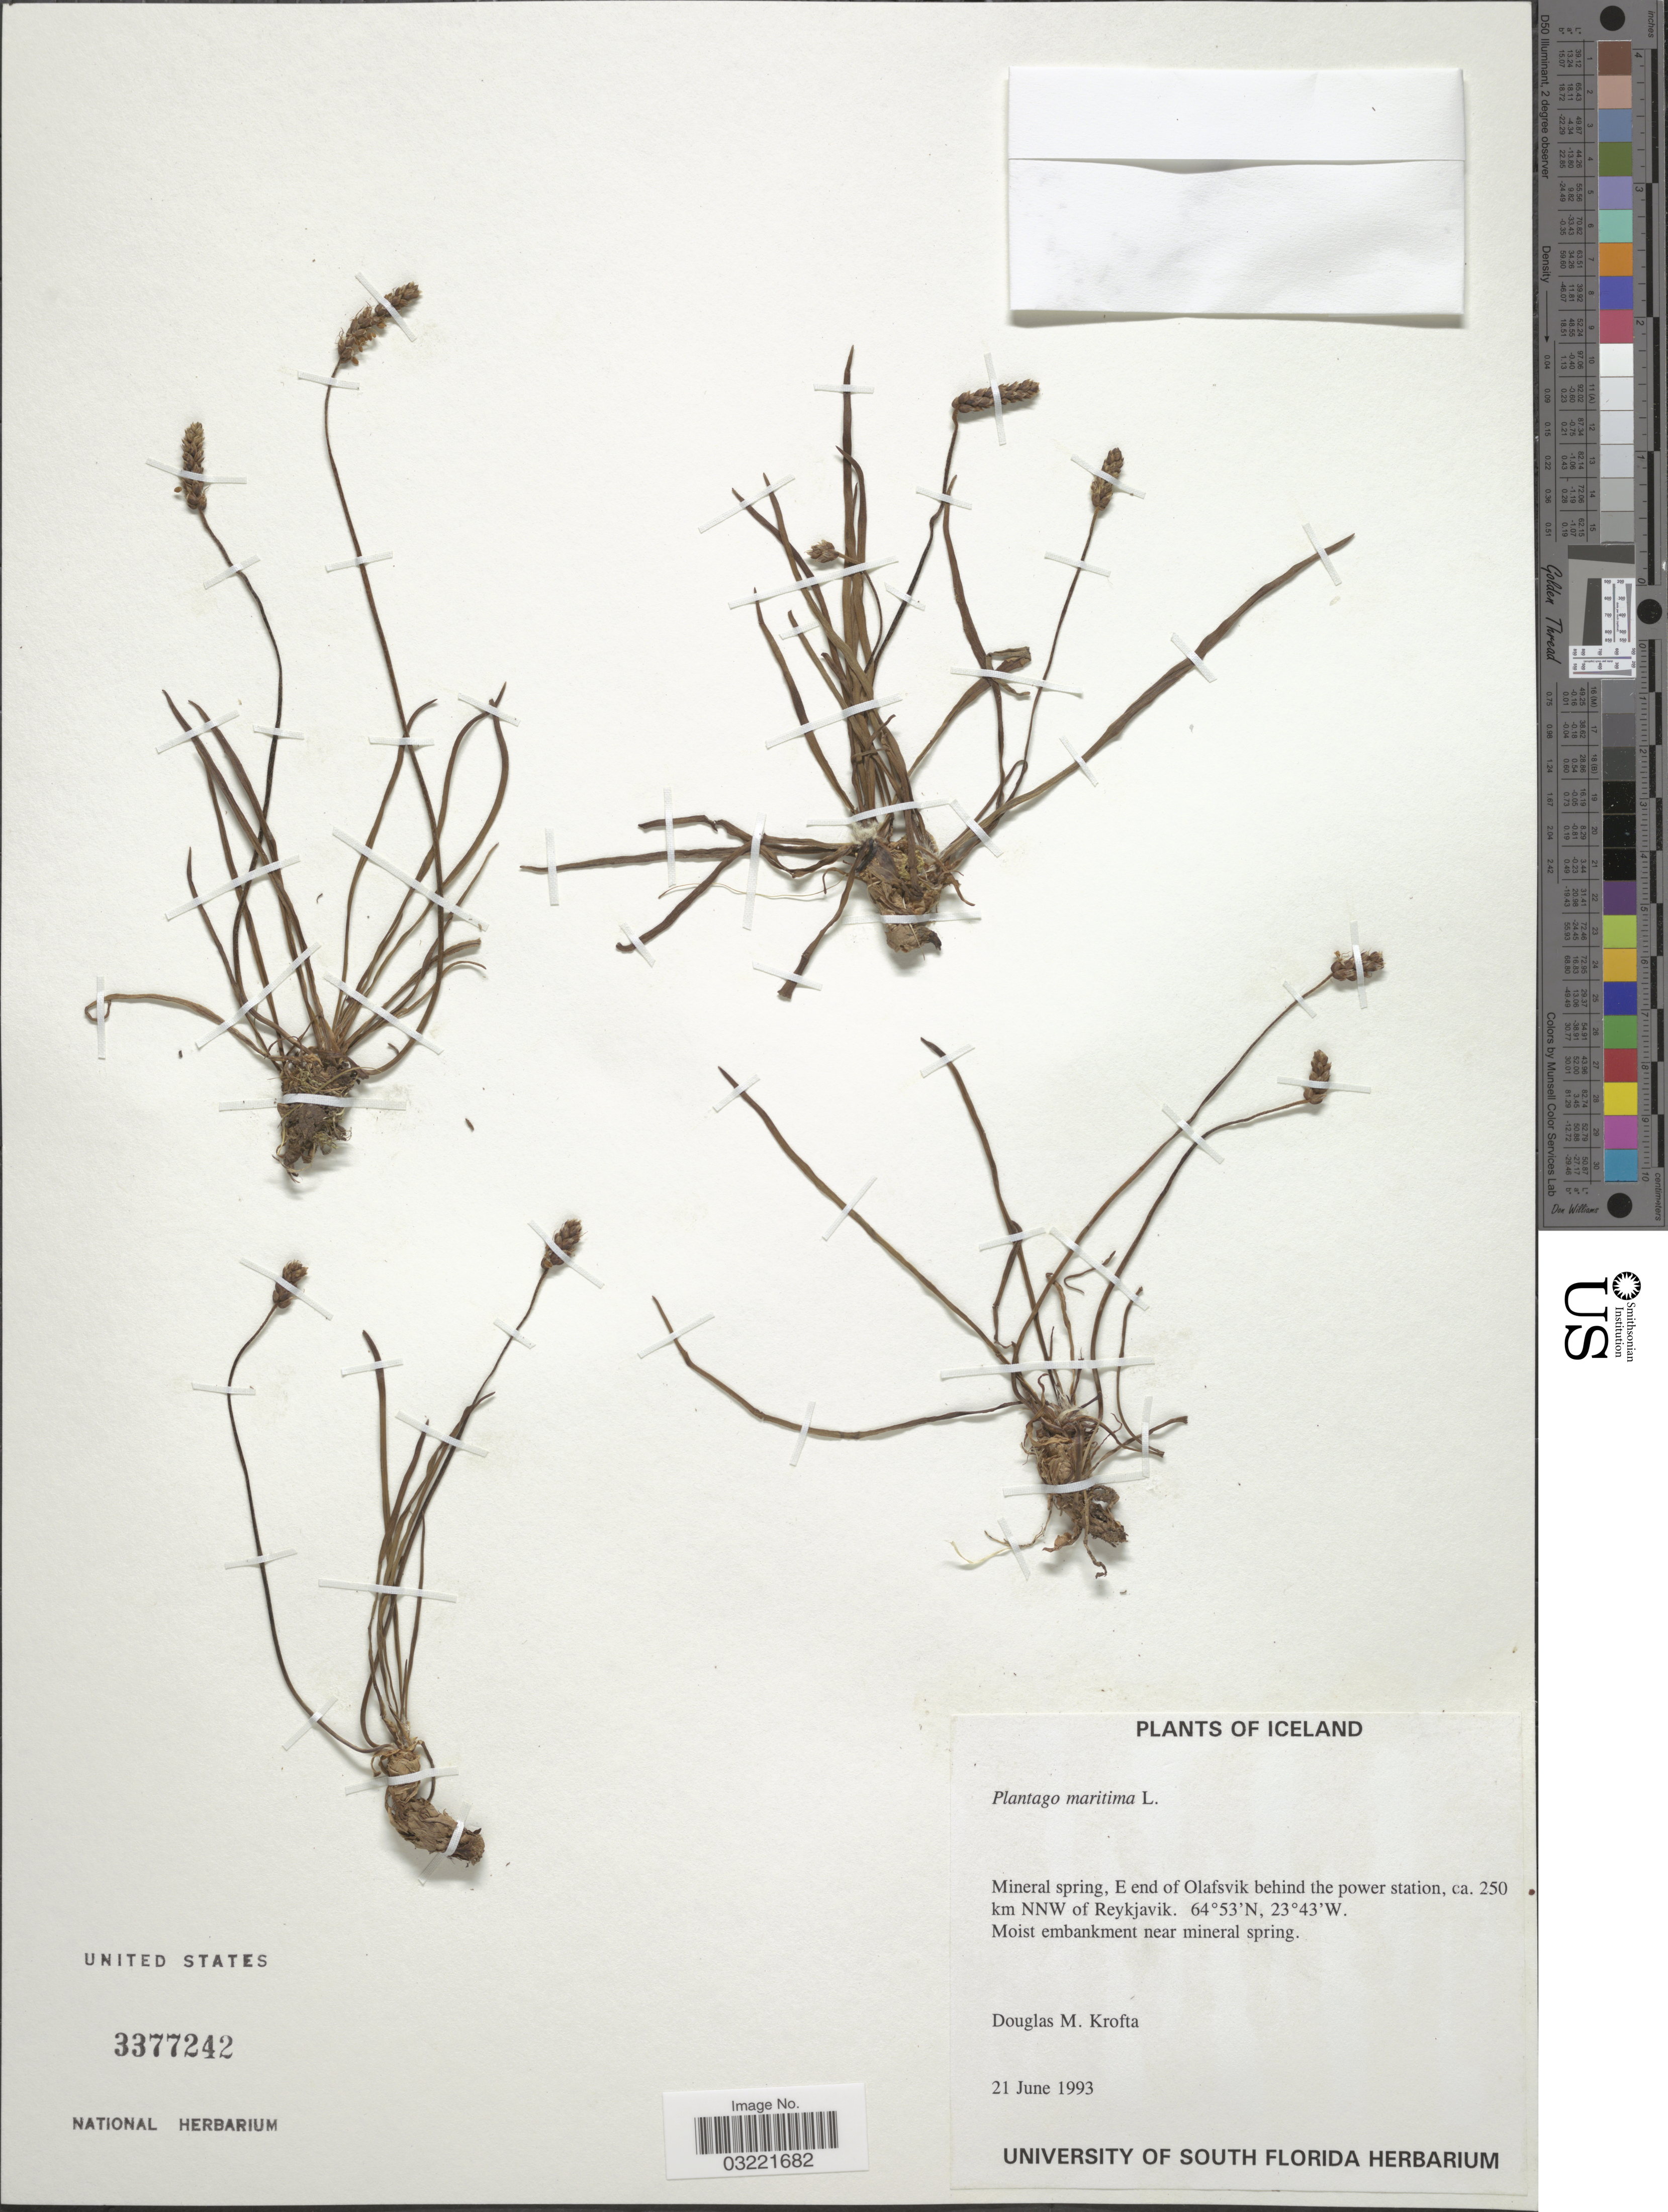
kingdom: Plantae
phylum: Tracheophyta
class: Magnoliopsida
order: Lamiales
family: Plantaginaceae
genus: Plantago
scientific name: Plantago maritima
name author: L.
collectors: D. Krofta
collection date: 1993-06-21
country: Iceland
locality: Mineral spring, E end of Olafsvik behind the power station, ca. 250 km NNW of Reykjavik.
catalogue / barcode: US 3377242